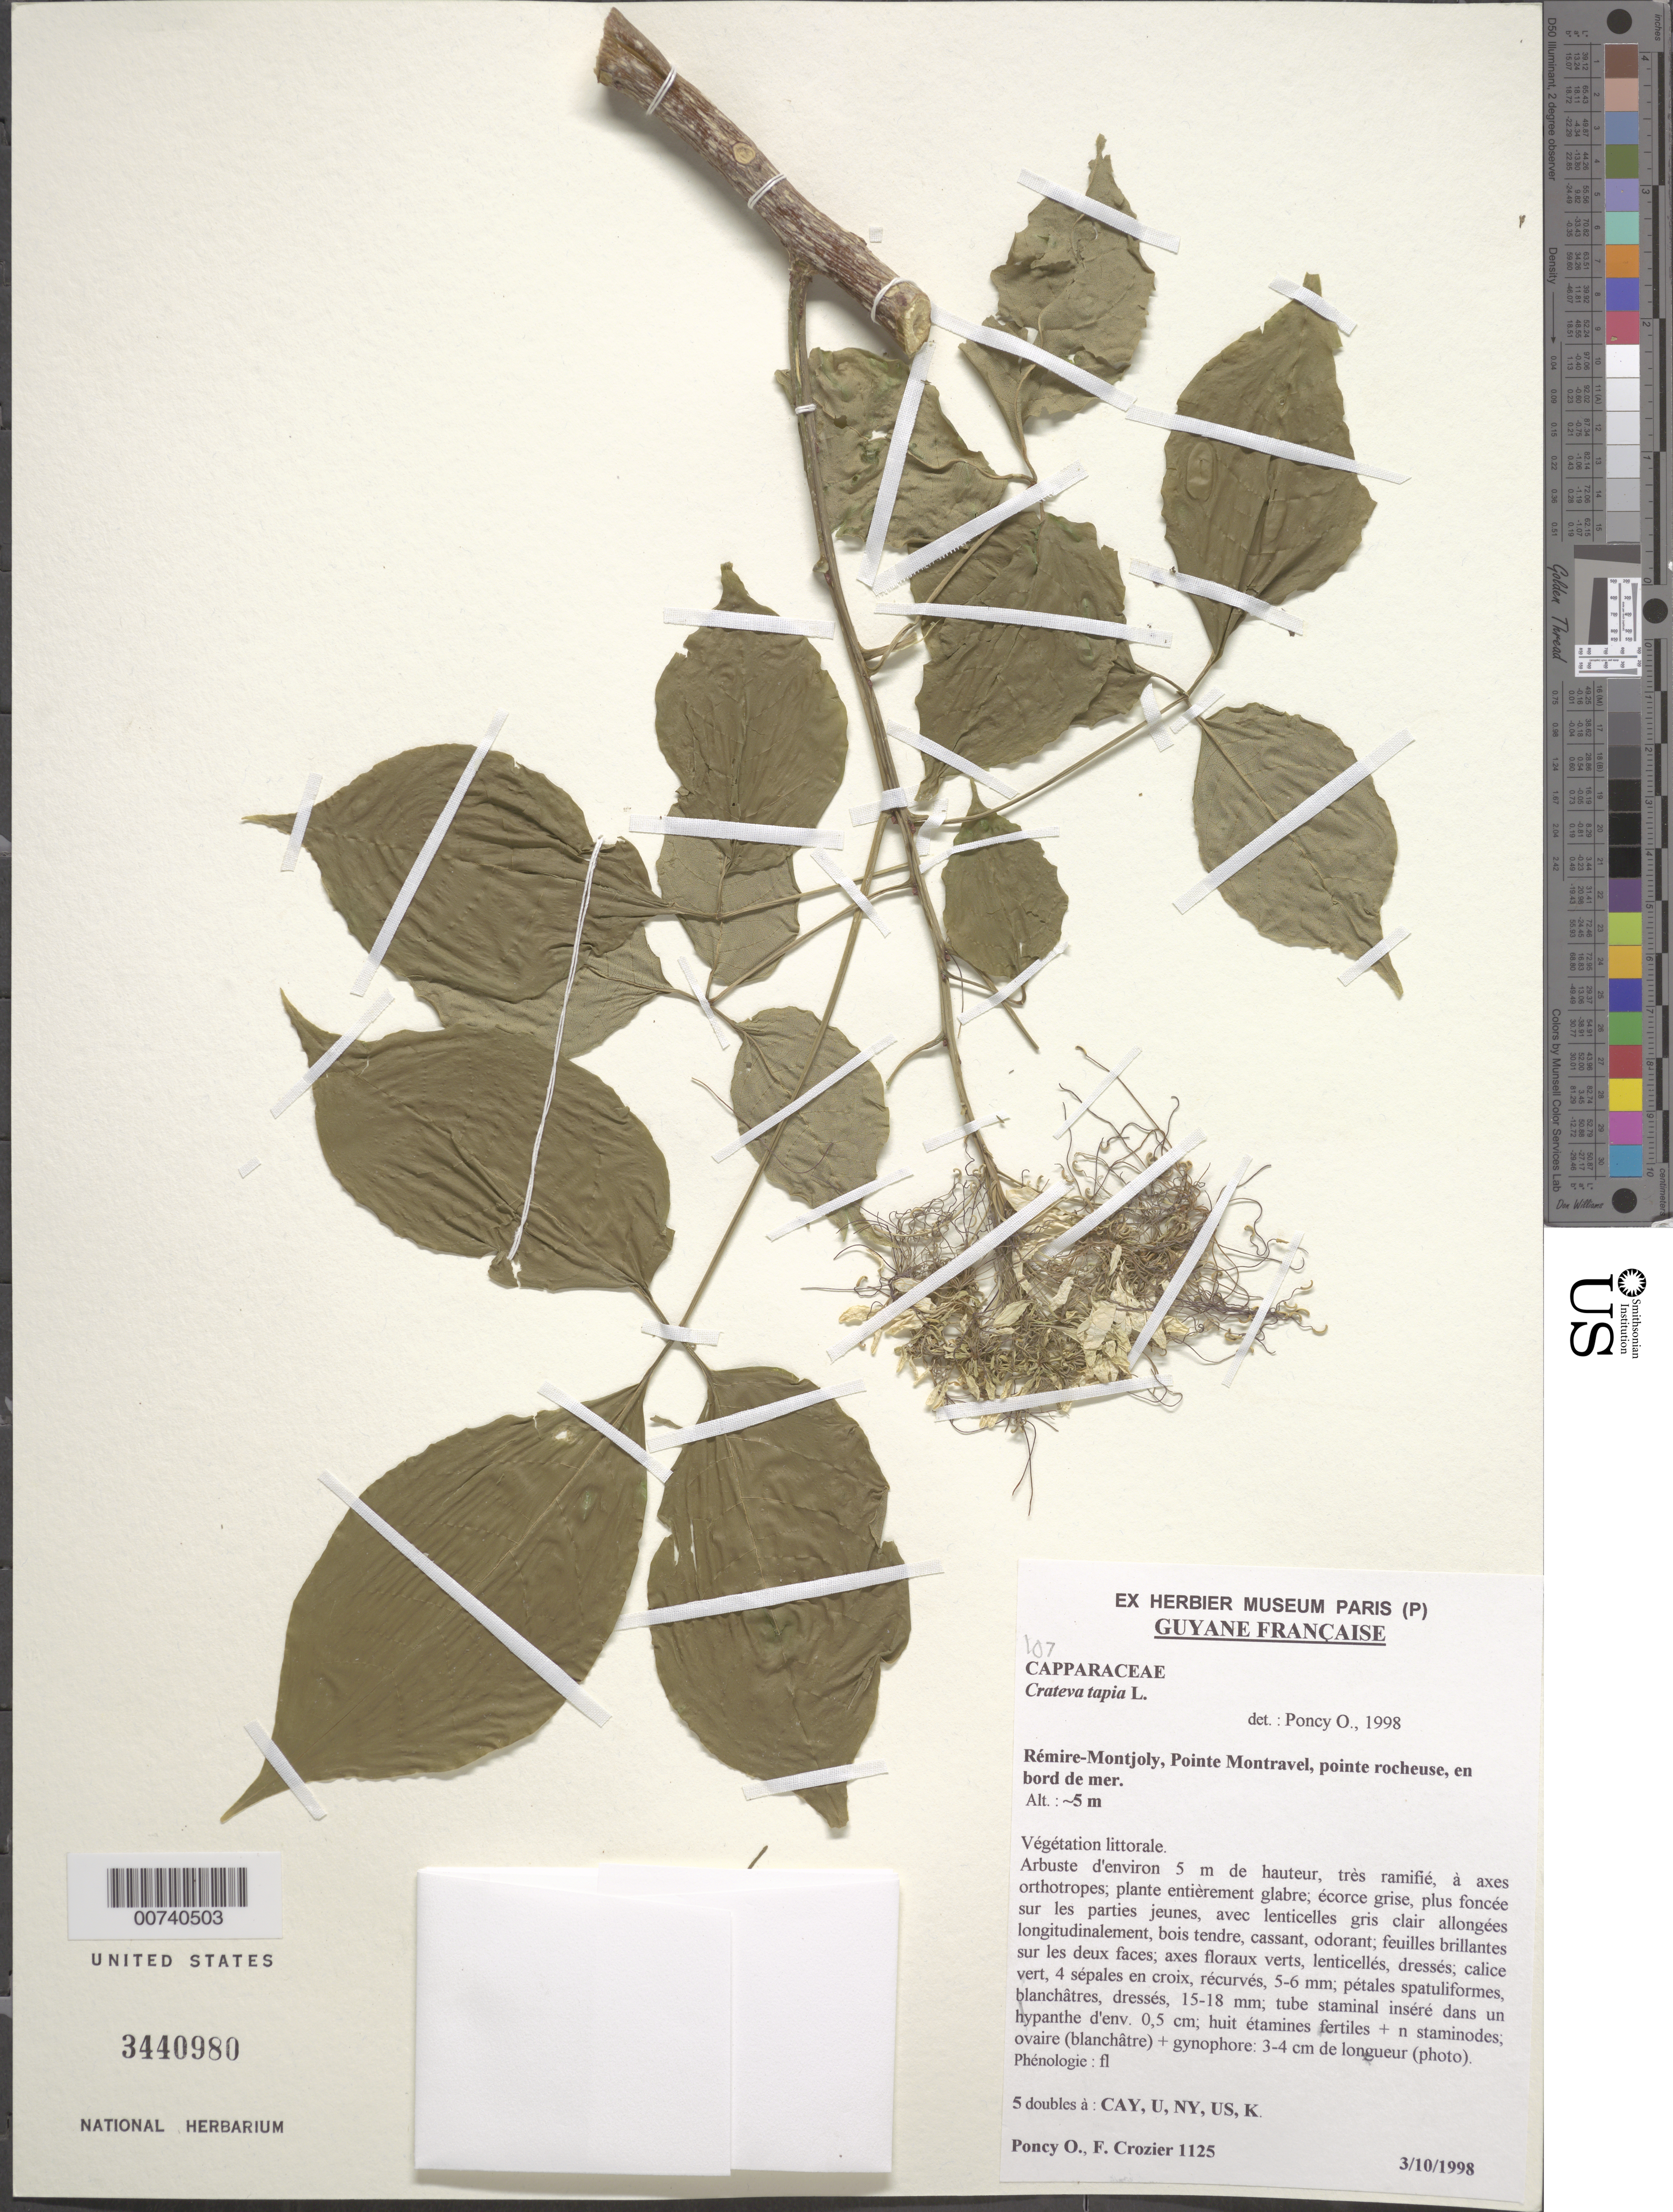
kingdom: Plantae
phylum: Tracheophyta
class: Magnoliopsida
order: Brassicales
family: Capparaceae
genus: Crateva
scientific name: Crateva tapia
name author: L.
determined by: Poncy, O.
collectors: O. Poncy & F. Crozier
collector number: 1125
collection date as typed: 3-Oct-98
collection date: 1998-10-03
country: French Guiana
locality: Rémire-Montjoly, Pointe Montravel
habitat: Rock point, edge of sea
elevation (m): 5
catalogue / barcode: US 3440980